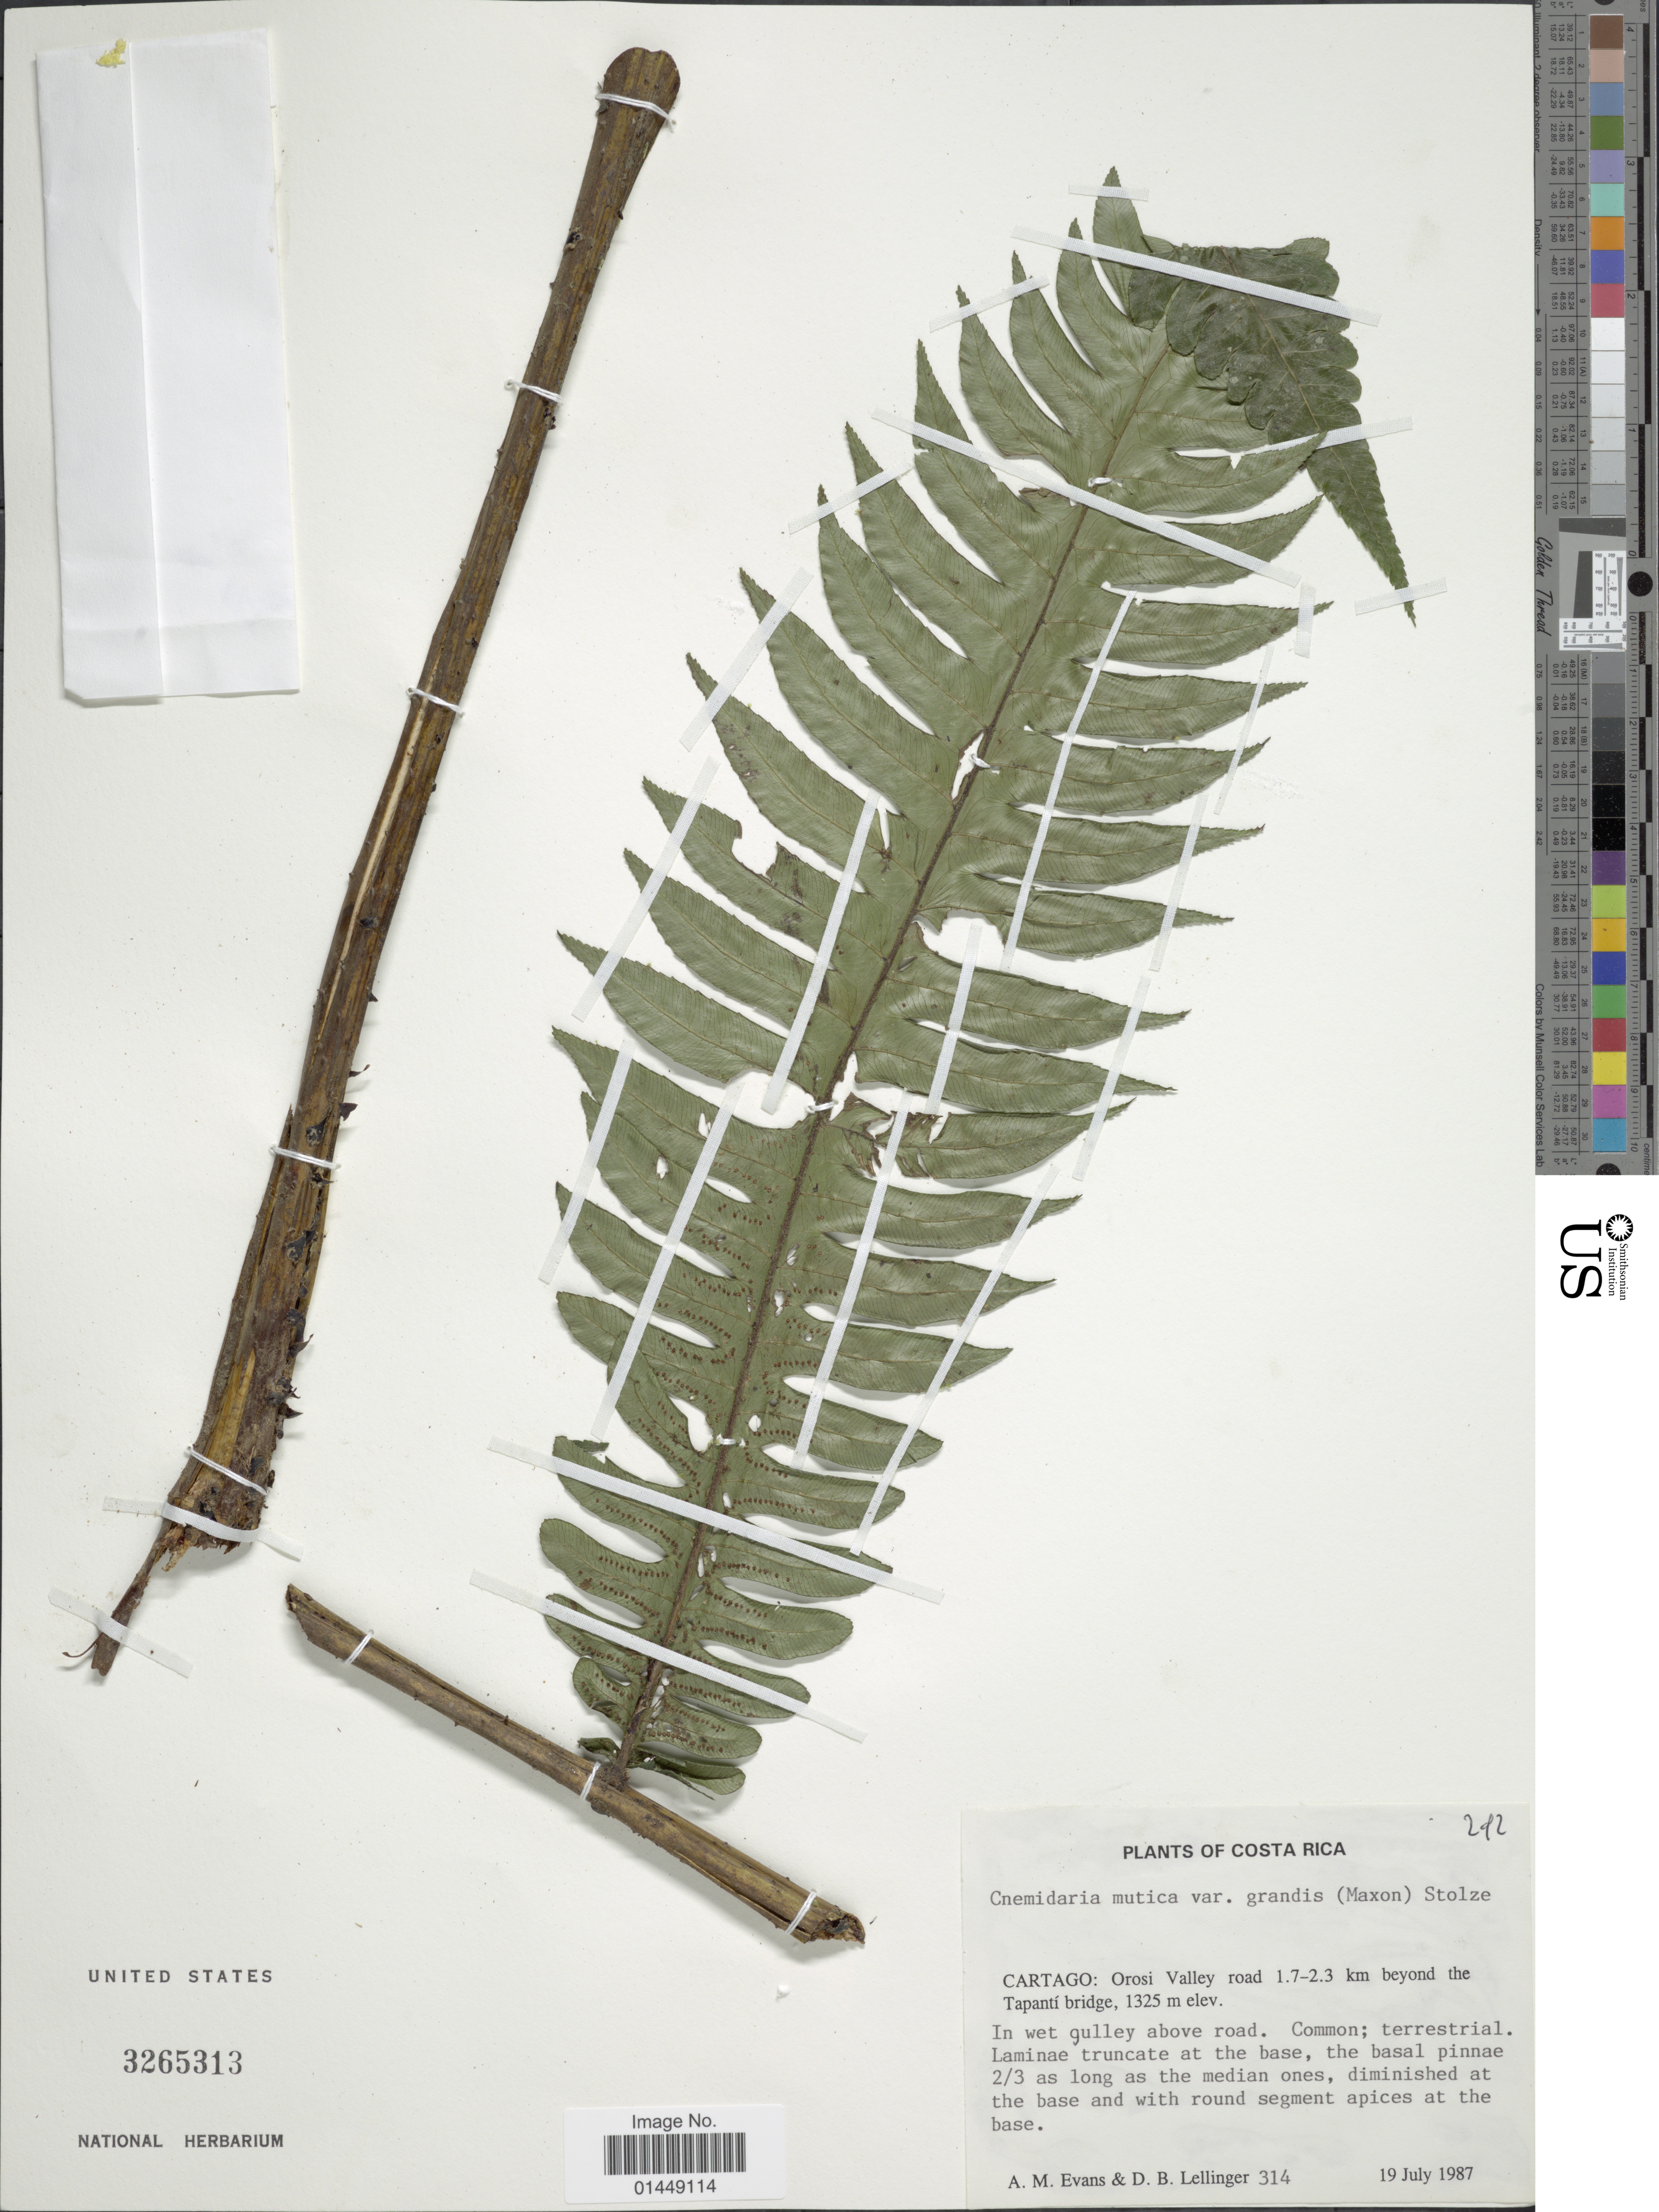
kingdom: Plantae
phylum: Tracheophyta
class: Polypodiopsida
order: Cyatheales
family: Cyatheaceae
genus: Cyathea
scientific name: Cyathea mutica var. grandis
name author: (Maxon) Lehnert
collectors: A. M. Evans & D. B. Lellinger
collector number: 314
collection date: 1987-07-19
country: Costa Rica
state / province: Cartago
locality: Cartago: Orosi Valley road 1.7-2.3 km beyond the Tapantí bridge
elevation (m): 1325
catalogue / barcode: US 3265313